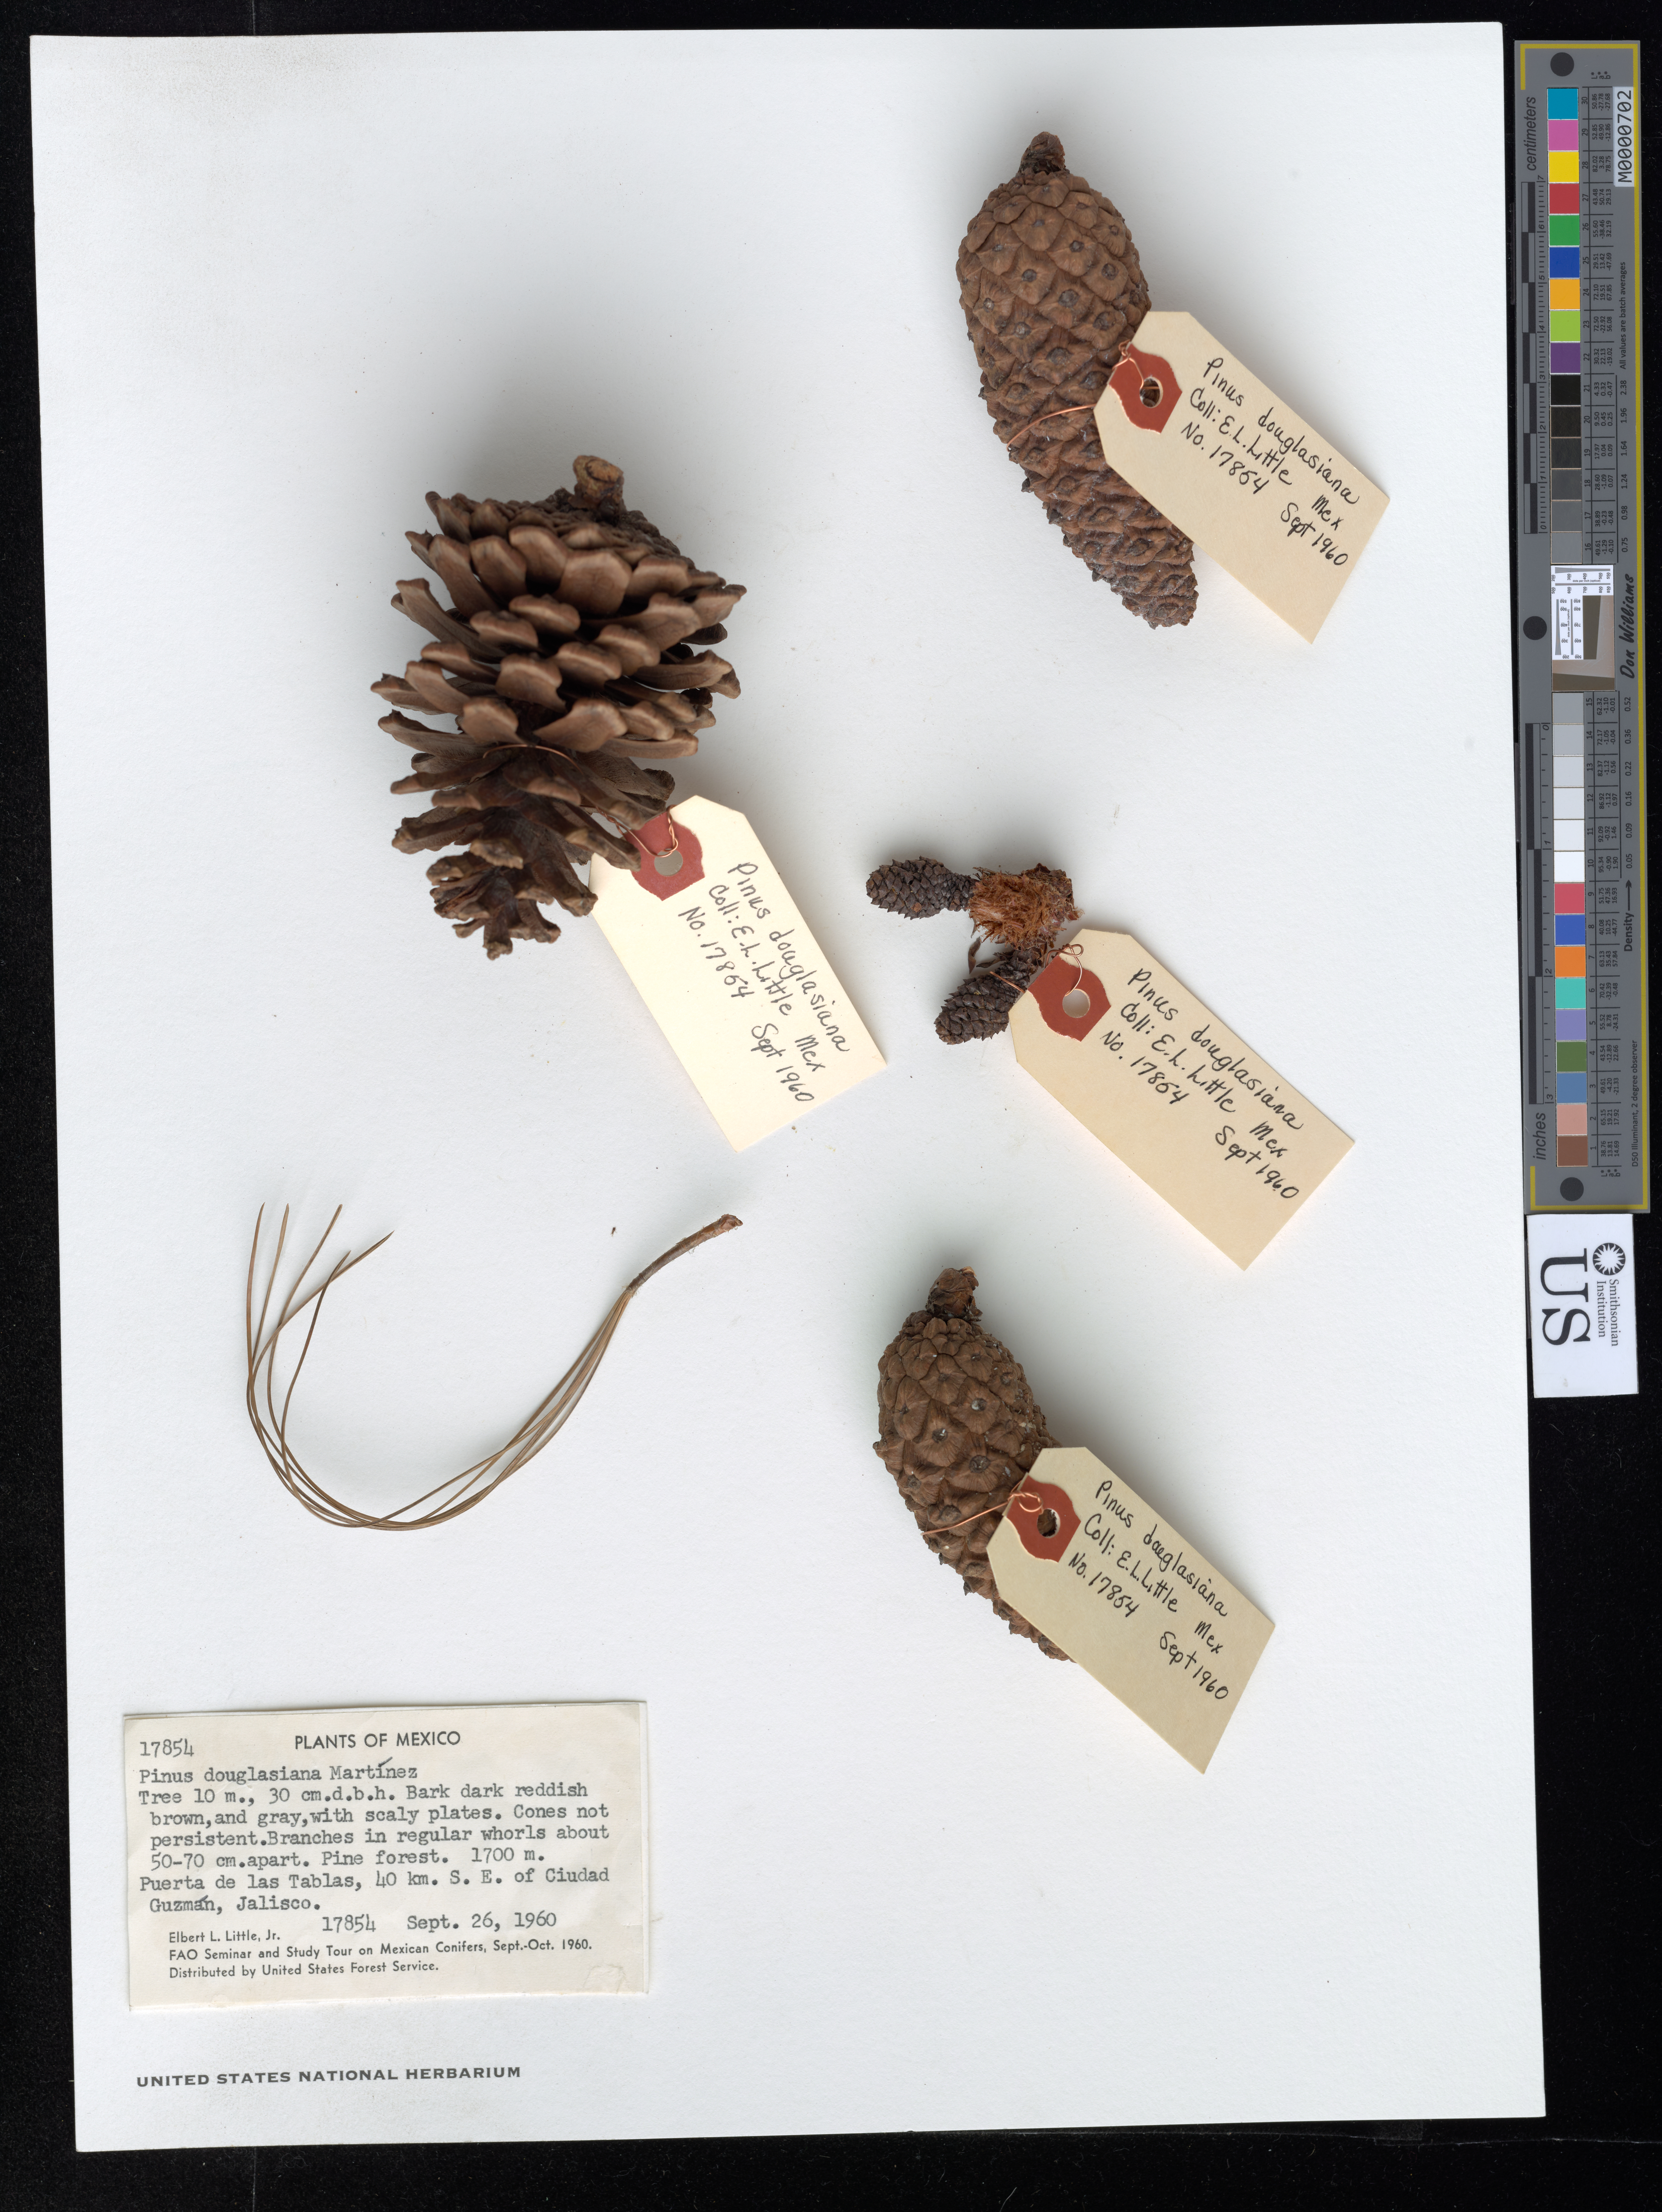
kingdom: Plantae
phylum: Tracheophyta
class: Pinopsida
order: Pinales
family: Pinaceae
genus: Pinus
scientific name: Pinus douglasiana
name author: Martínez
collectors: E. L. Little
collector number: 17854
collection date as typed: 26 Sep 1960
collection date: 1960-09-26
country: Mexico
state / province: Jalisco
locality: Puerta de las Tablas, 40 km. SE of Ciudad Guzmán.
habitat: Pine forest.